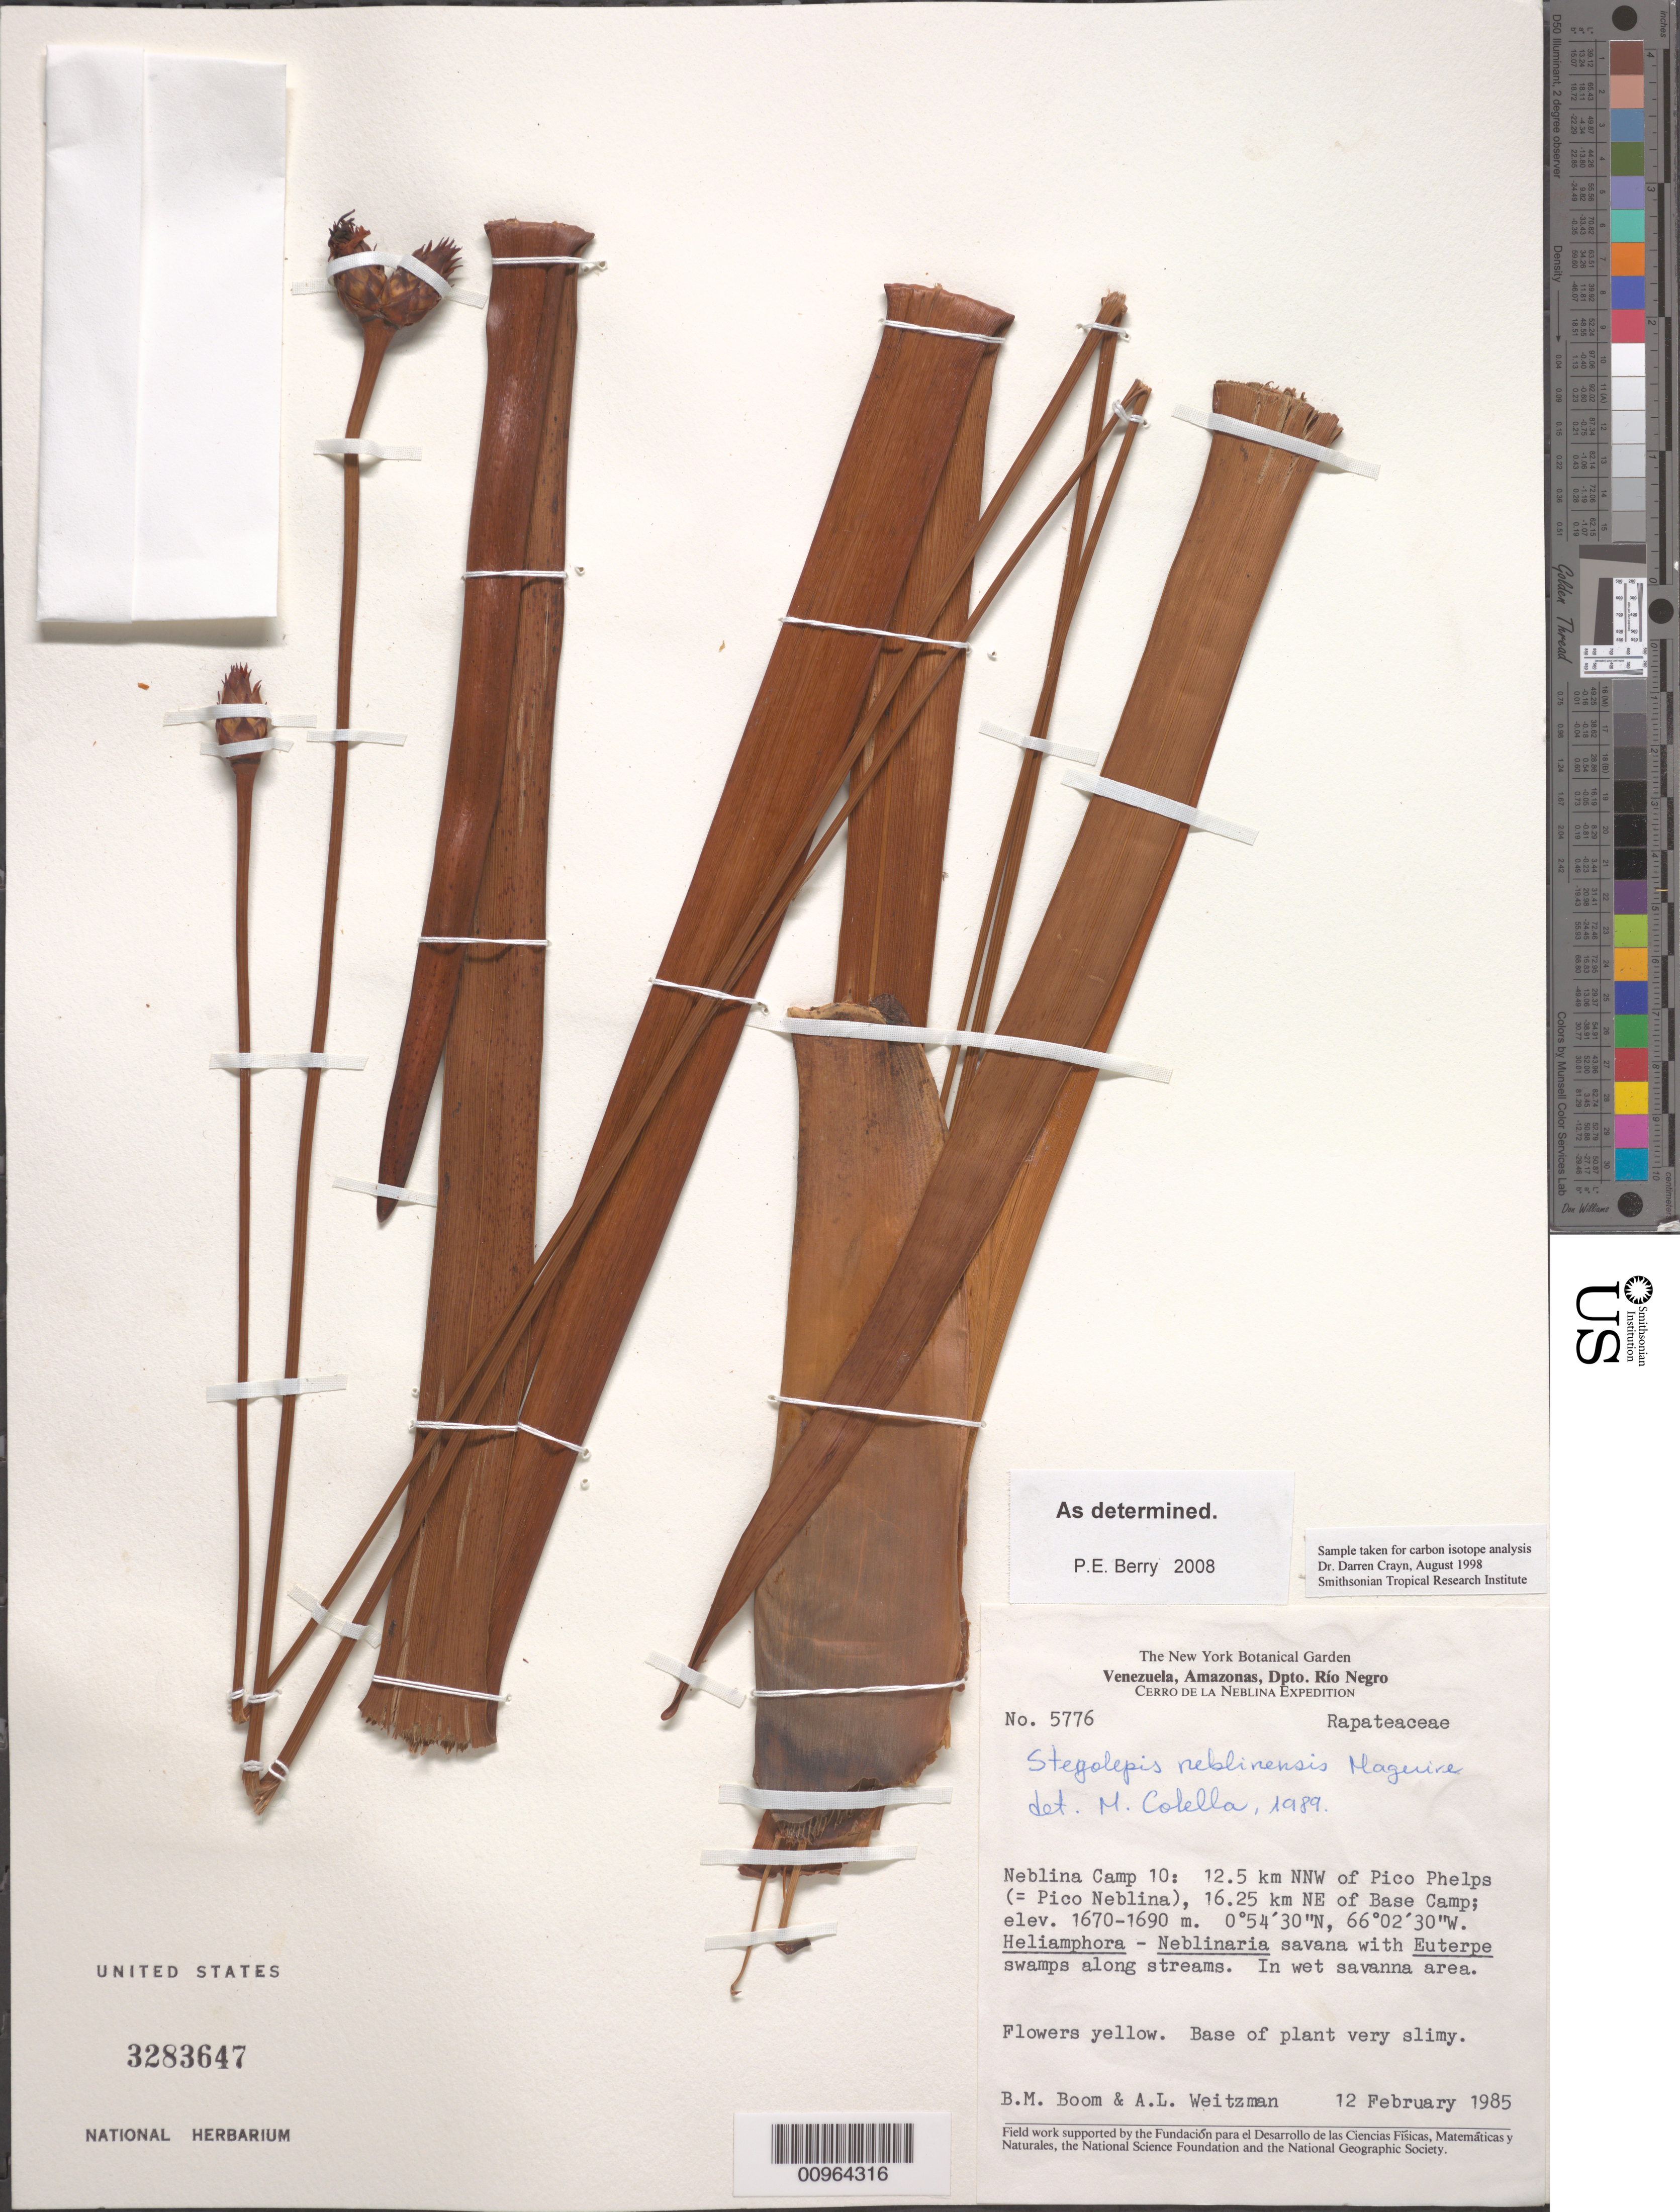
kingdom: Plantae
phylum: Tracheophyta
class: Liliopsida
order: Poales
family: Rapateaceae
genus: Stegolepis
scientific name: Stegolepis neblinensis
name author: Maguire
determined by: Berry, P. E., (WIS), University of Wisconsin - Madison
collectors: B. M. Boom & A. L. Weitzman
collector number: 5776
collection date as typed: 12-Feb-85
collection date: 1985-02-12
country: Venezuela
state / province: Amazonas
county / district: Río Negro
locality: Neblina Camp 10. 12.5 km NNW of Pico Phelps (=Pico Neblina),16.25 km NE of Base Camp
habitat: Heliamphora - Neblinaria savanna with Euterpe swamps along streams. In wet savanna area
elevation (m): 1670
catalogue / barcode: US 3283647